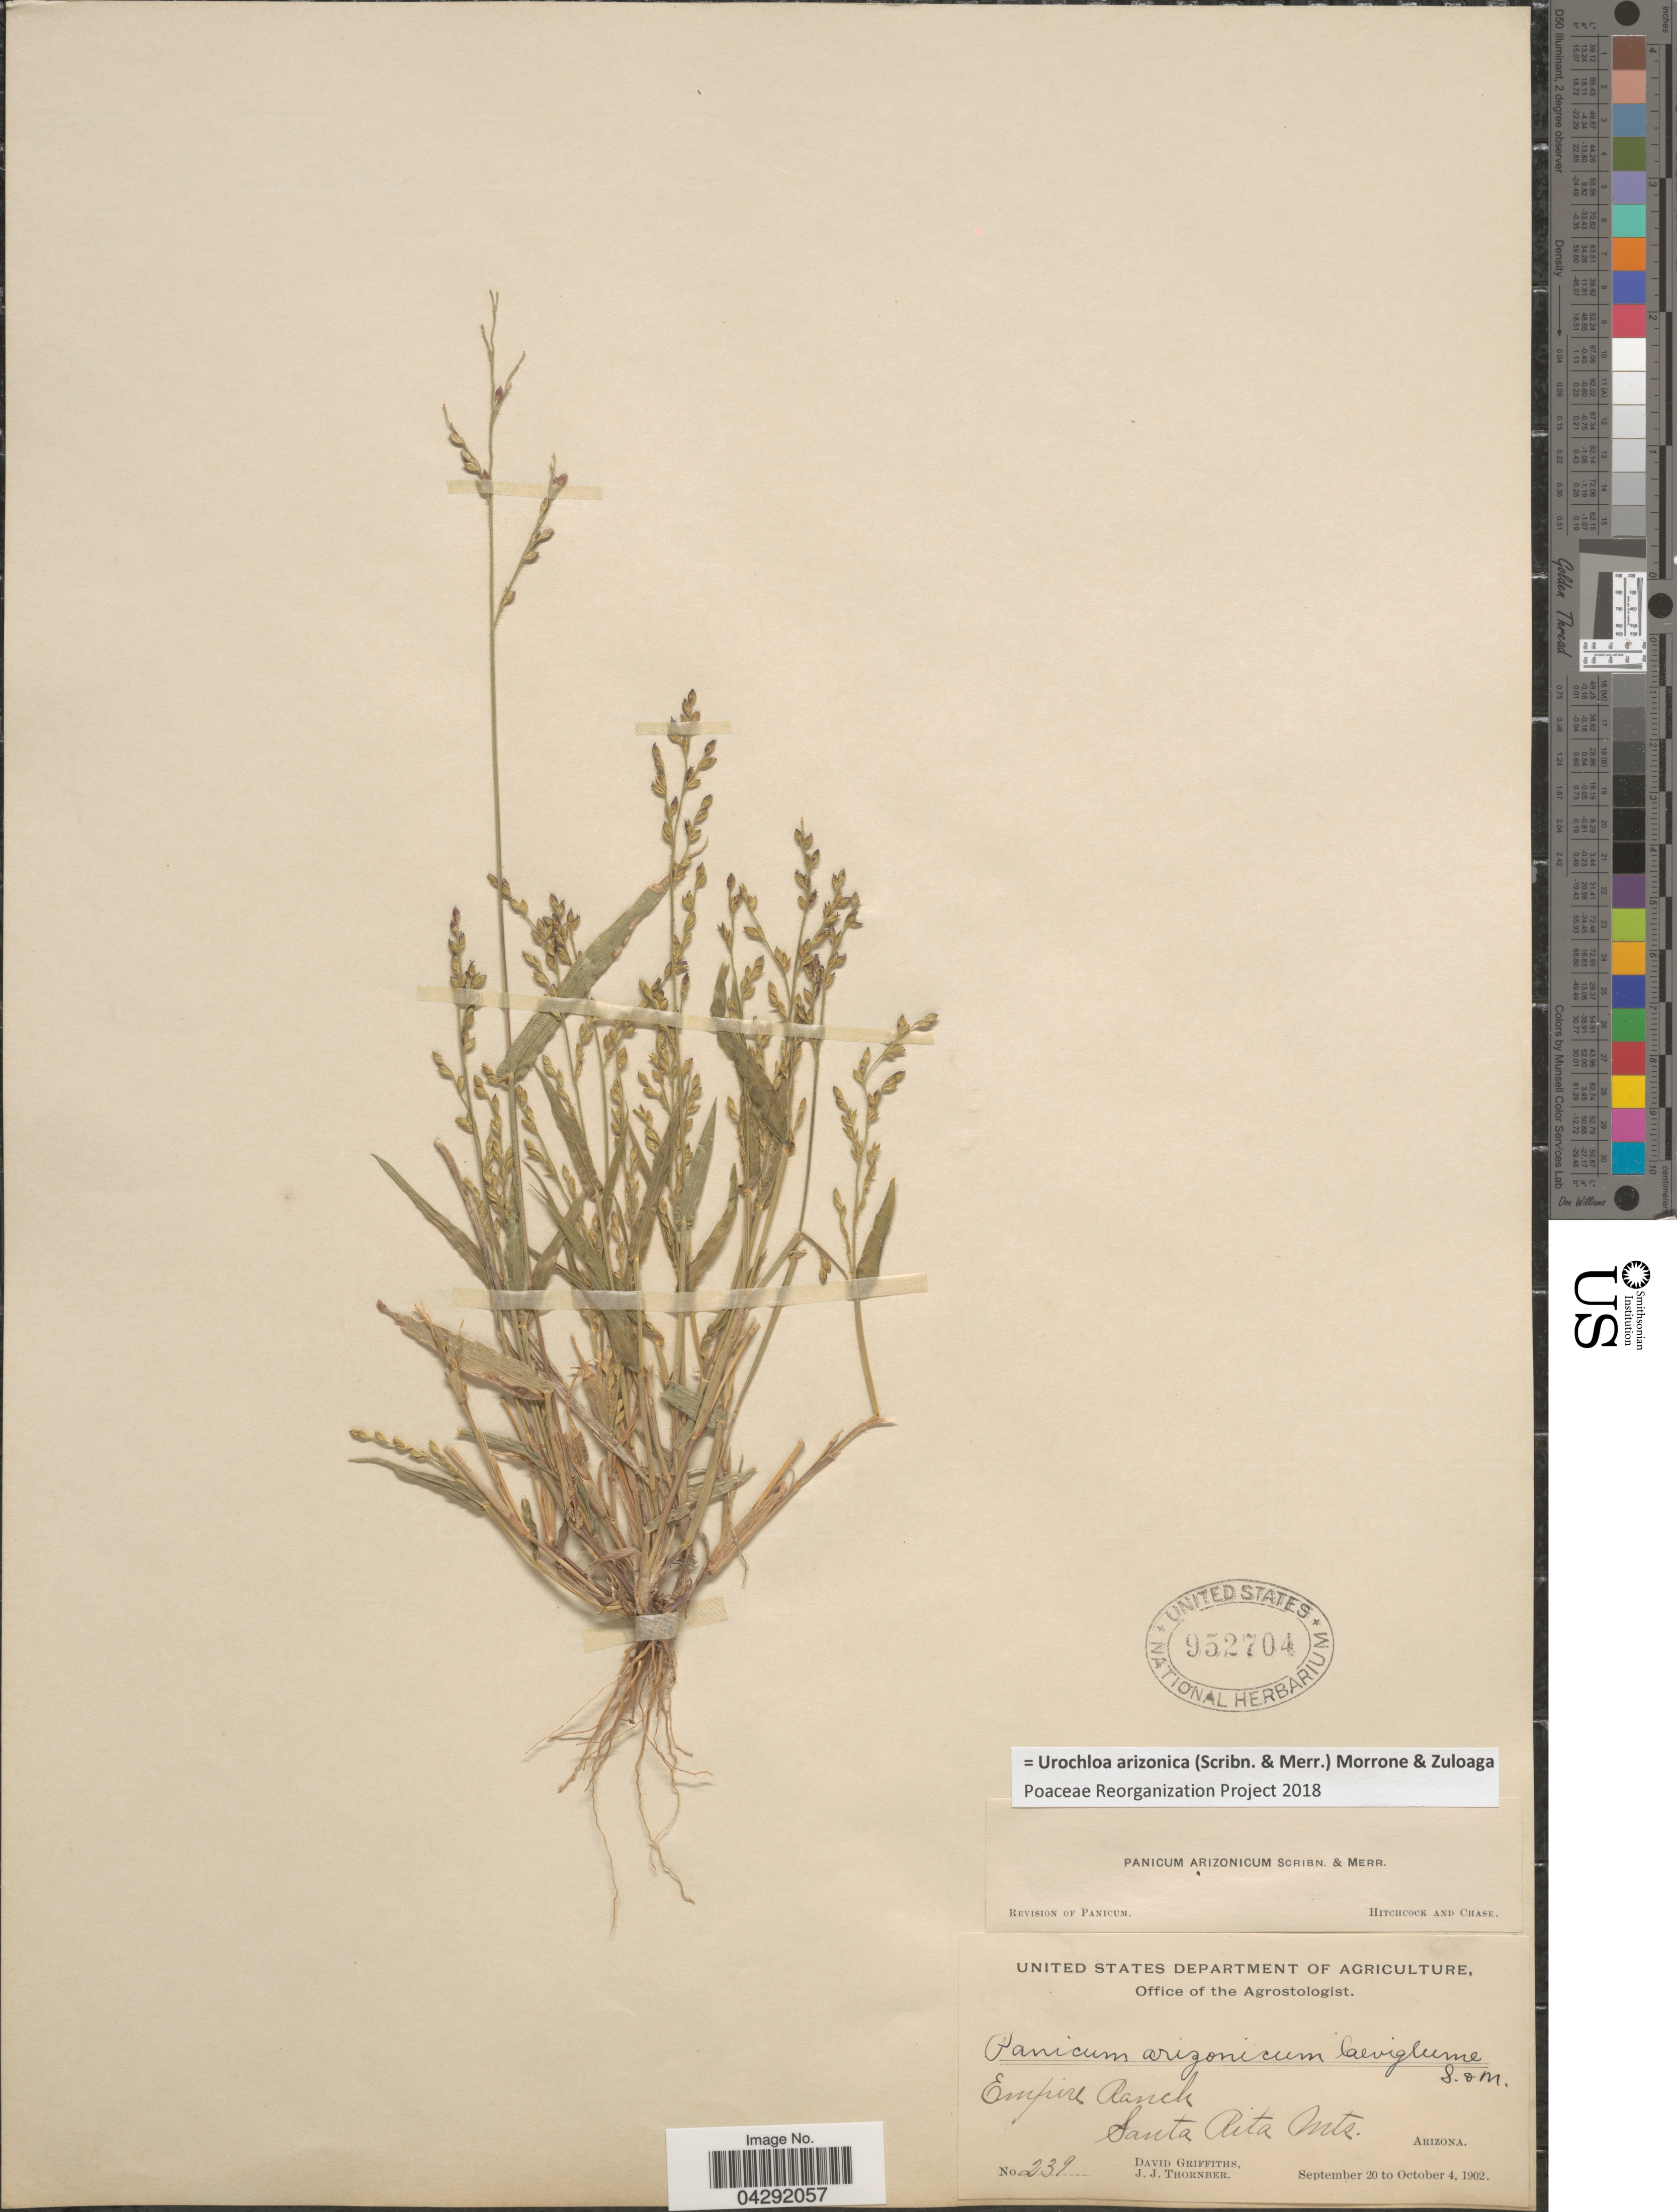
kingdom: Plantae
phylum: Tracheophyta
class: Liliopsida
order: Poales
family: Poaceae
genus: Urochloa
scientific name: Urochloa arizonica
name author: (Scribn. & Merr.) Morrone & Zuloaga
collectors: D. Griffiths & J. Thornber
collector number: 239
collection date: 1902-09-20/1902-10-04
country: United States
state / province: Arizona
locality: Empire Ranch. Santa Rita Mts.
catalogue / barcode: US 952704